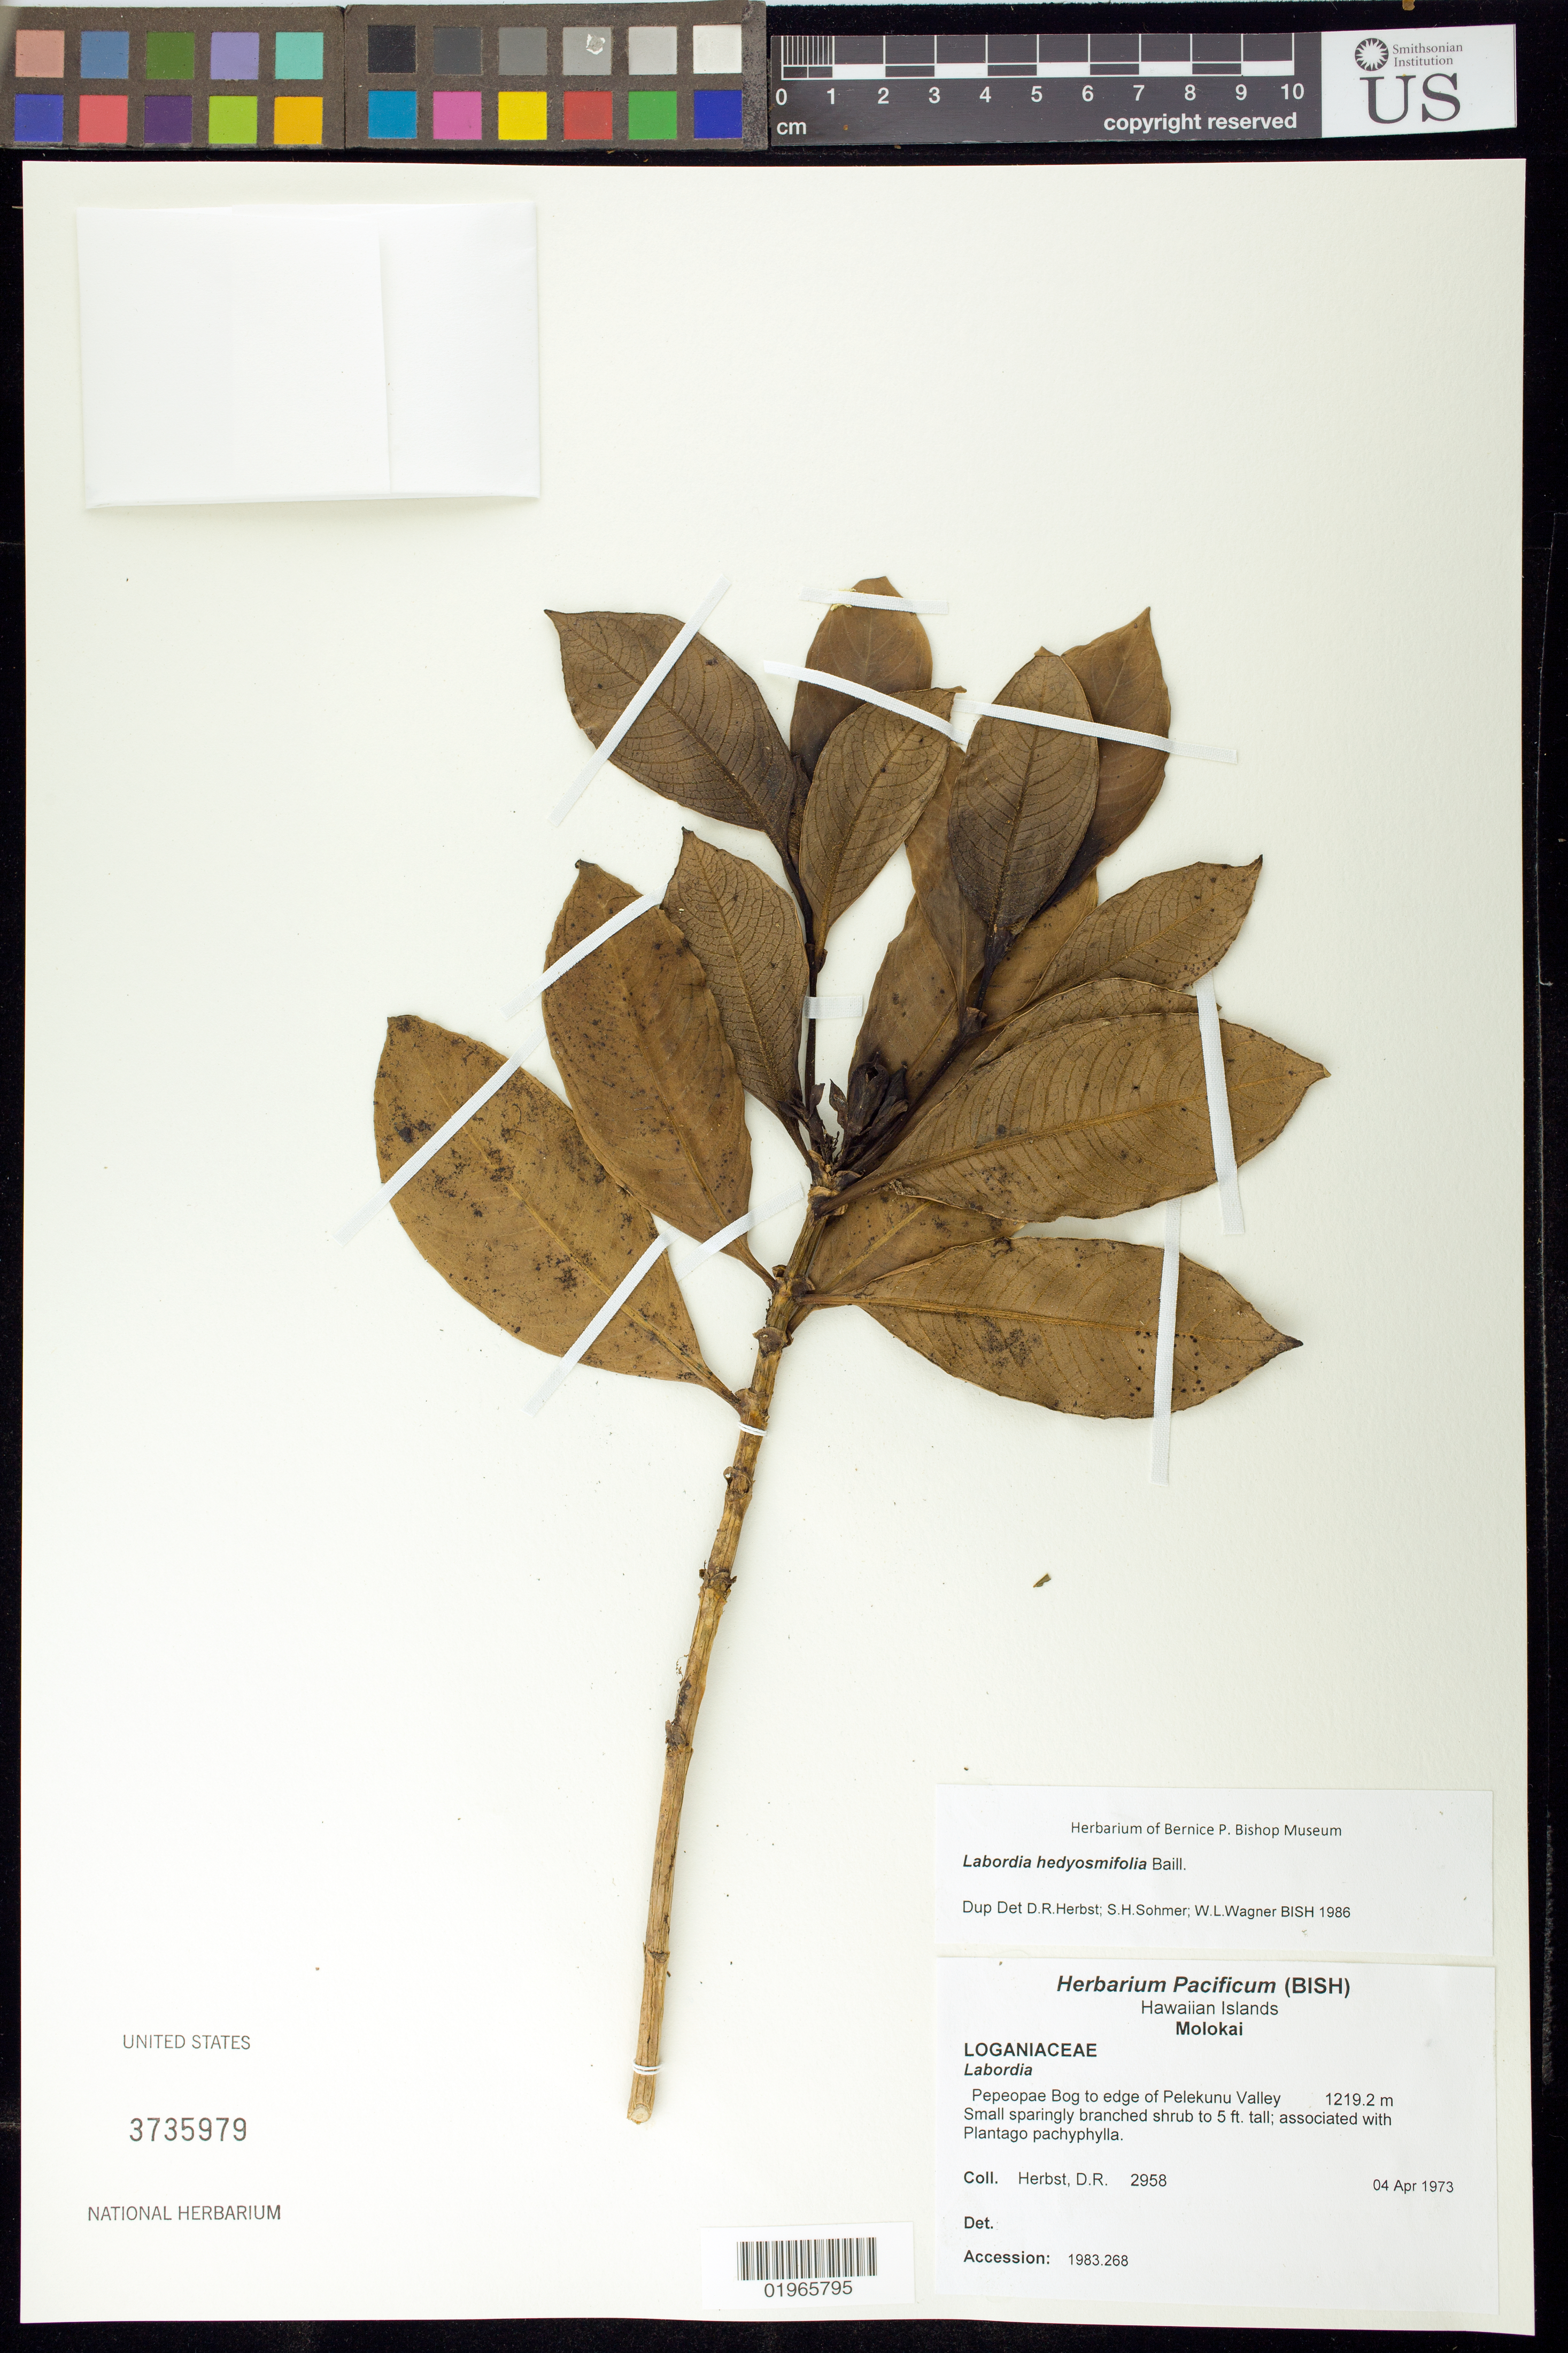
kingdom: Plantae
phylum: Tracheophyta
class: Magnoliopsida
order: Gentianales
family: Loganiaceae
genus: Geniostoma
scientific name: Geniostoma hedyosmifolium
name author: (Baill.) Byng & Christenh.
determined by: Wagner, W. L., (BOT), Smithsonian Institution - National Museum of Natural History (UNITED STATES)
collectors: D. R. Herbst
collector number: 2958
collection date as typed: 4 Apr 1973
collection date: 1973-04-04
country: United States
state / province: Hawaii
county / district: Maui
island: Moloka'i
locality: Pepeopae Bog to edge of Pelekunu Valley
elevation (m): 1219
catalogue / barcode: US 3735979